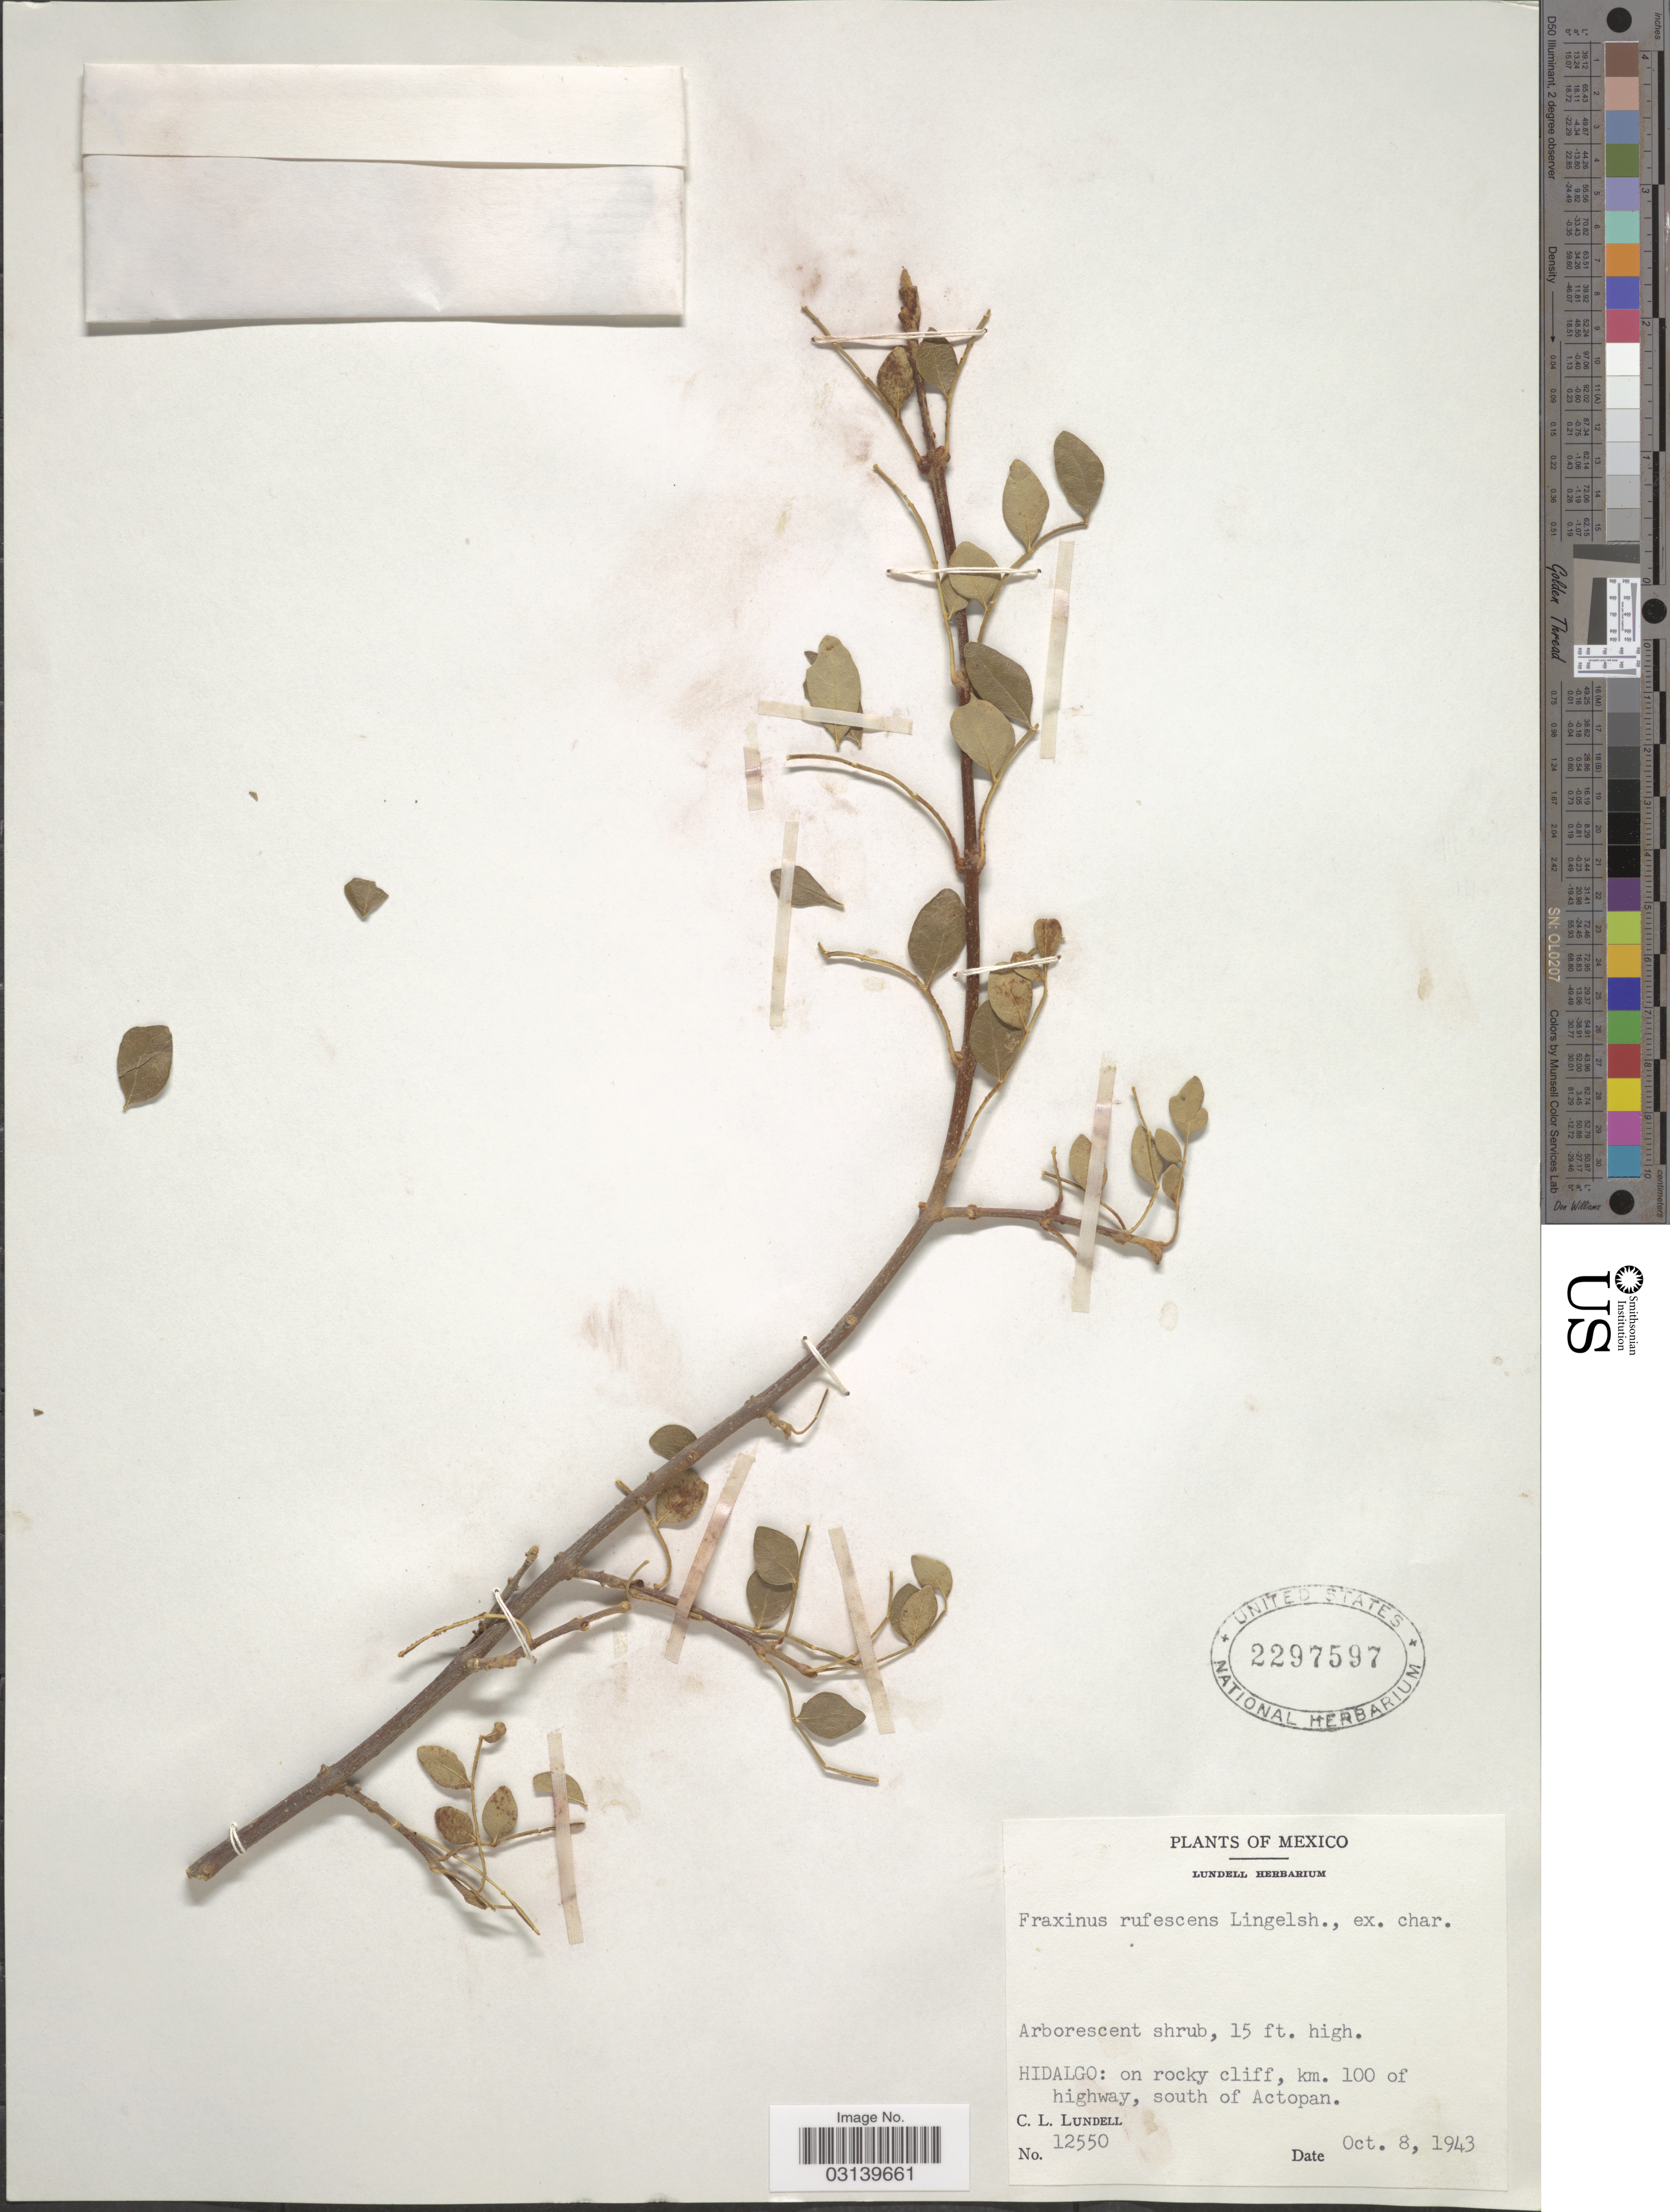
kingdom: Plantae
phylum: Tracheophyta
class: Magnoliopsida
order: Lamiales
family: Oleaceae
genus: Fraxinus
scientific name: Fraxinus rufescens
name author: Lingelsh.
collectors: C. L. Lundell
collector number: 12550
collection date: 1943-10-08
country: Mexico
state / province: Hidalgo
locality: Km. 100 of highway, south of Actopan.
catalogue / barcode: US 2297597